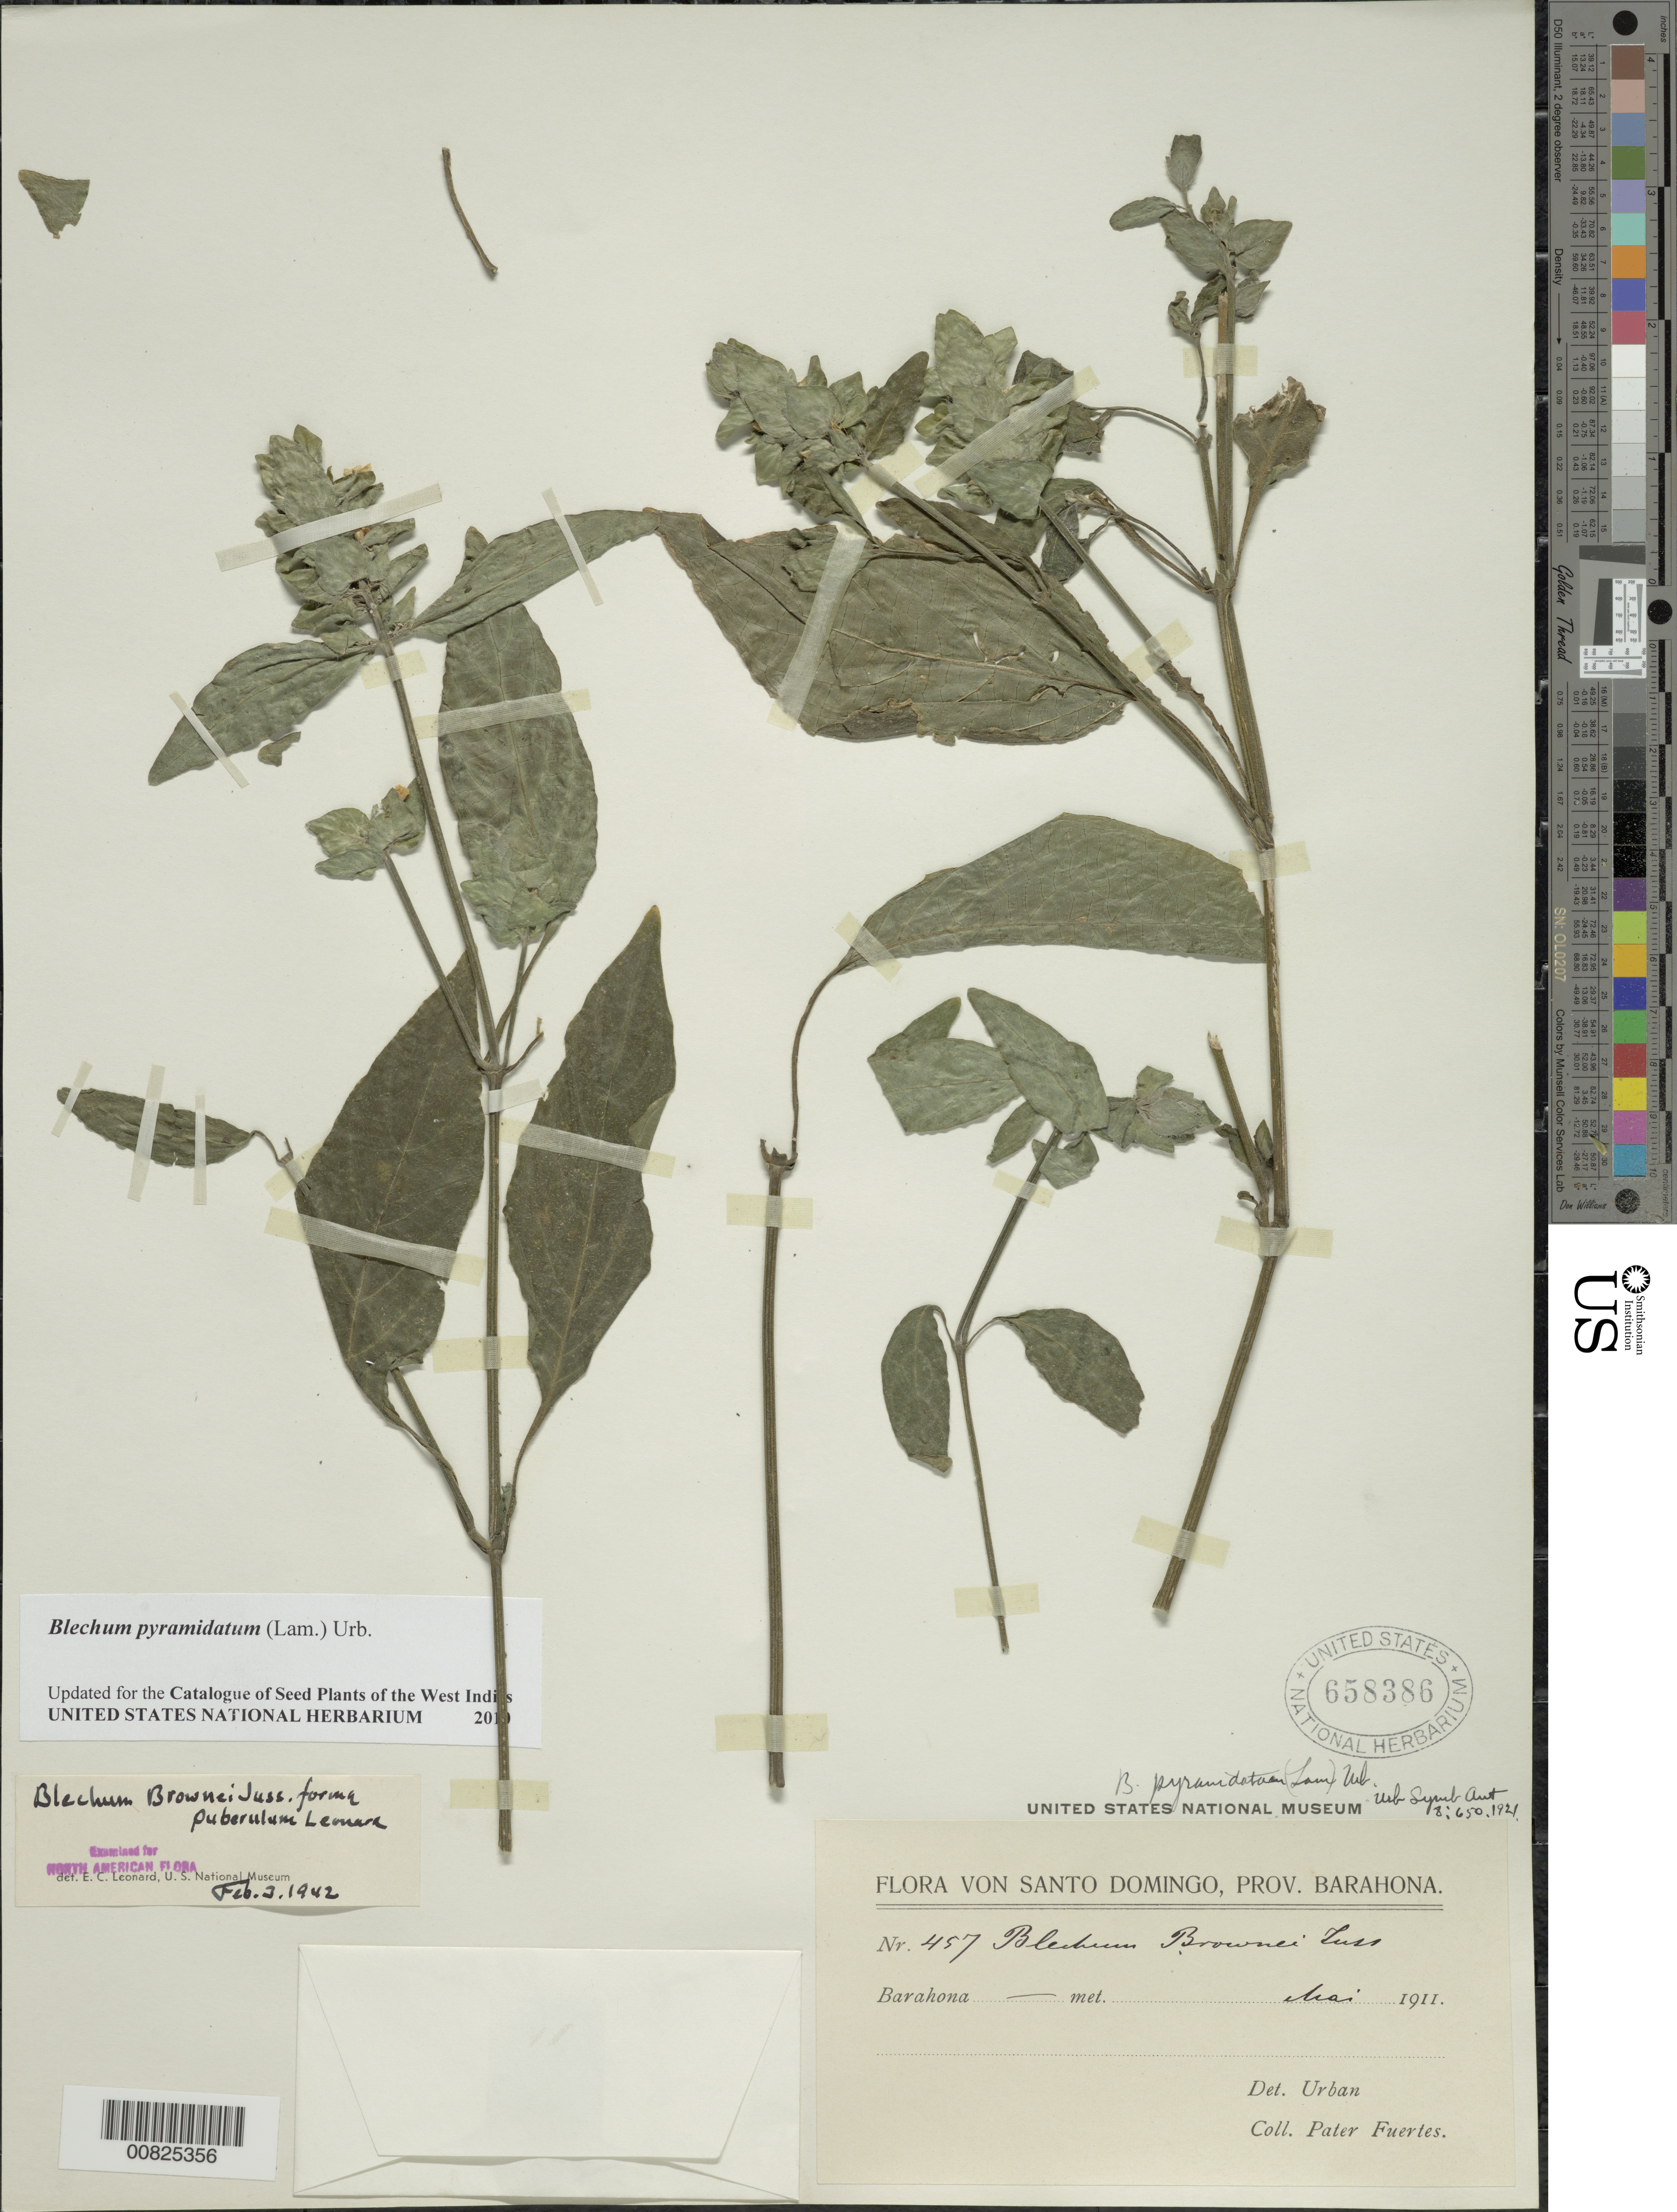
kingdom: Plantae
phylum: Tracheophyta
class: Magnoliopsida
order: Lamiales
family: Acanthaceae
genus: Blechum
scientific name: Blechum pyramidatum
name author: (Lam.) Urb.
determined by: Leonard, Emery C., (US)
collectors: M. D. Fuertes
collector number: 457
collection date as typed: May 1911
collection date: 1911-05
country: Dominican Republic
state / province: Barahona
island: Hispaniola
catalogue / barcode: US 658386